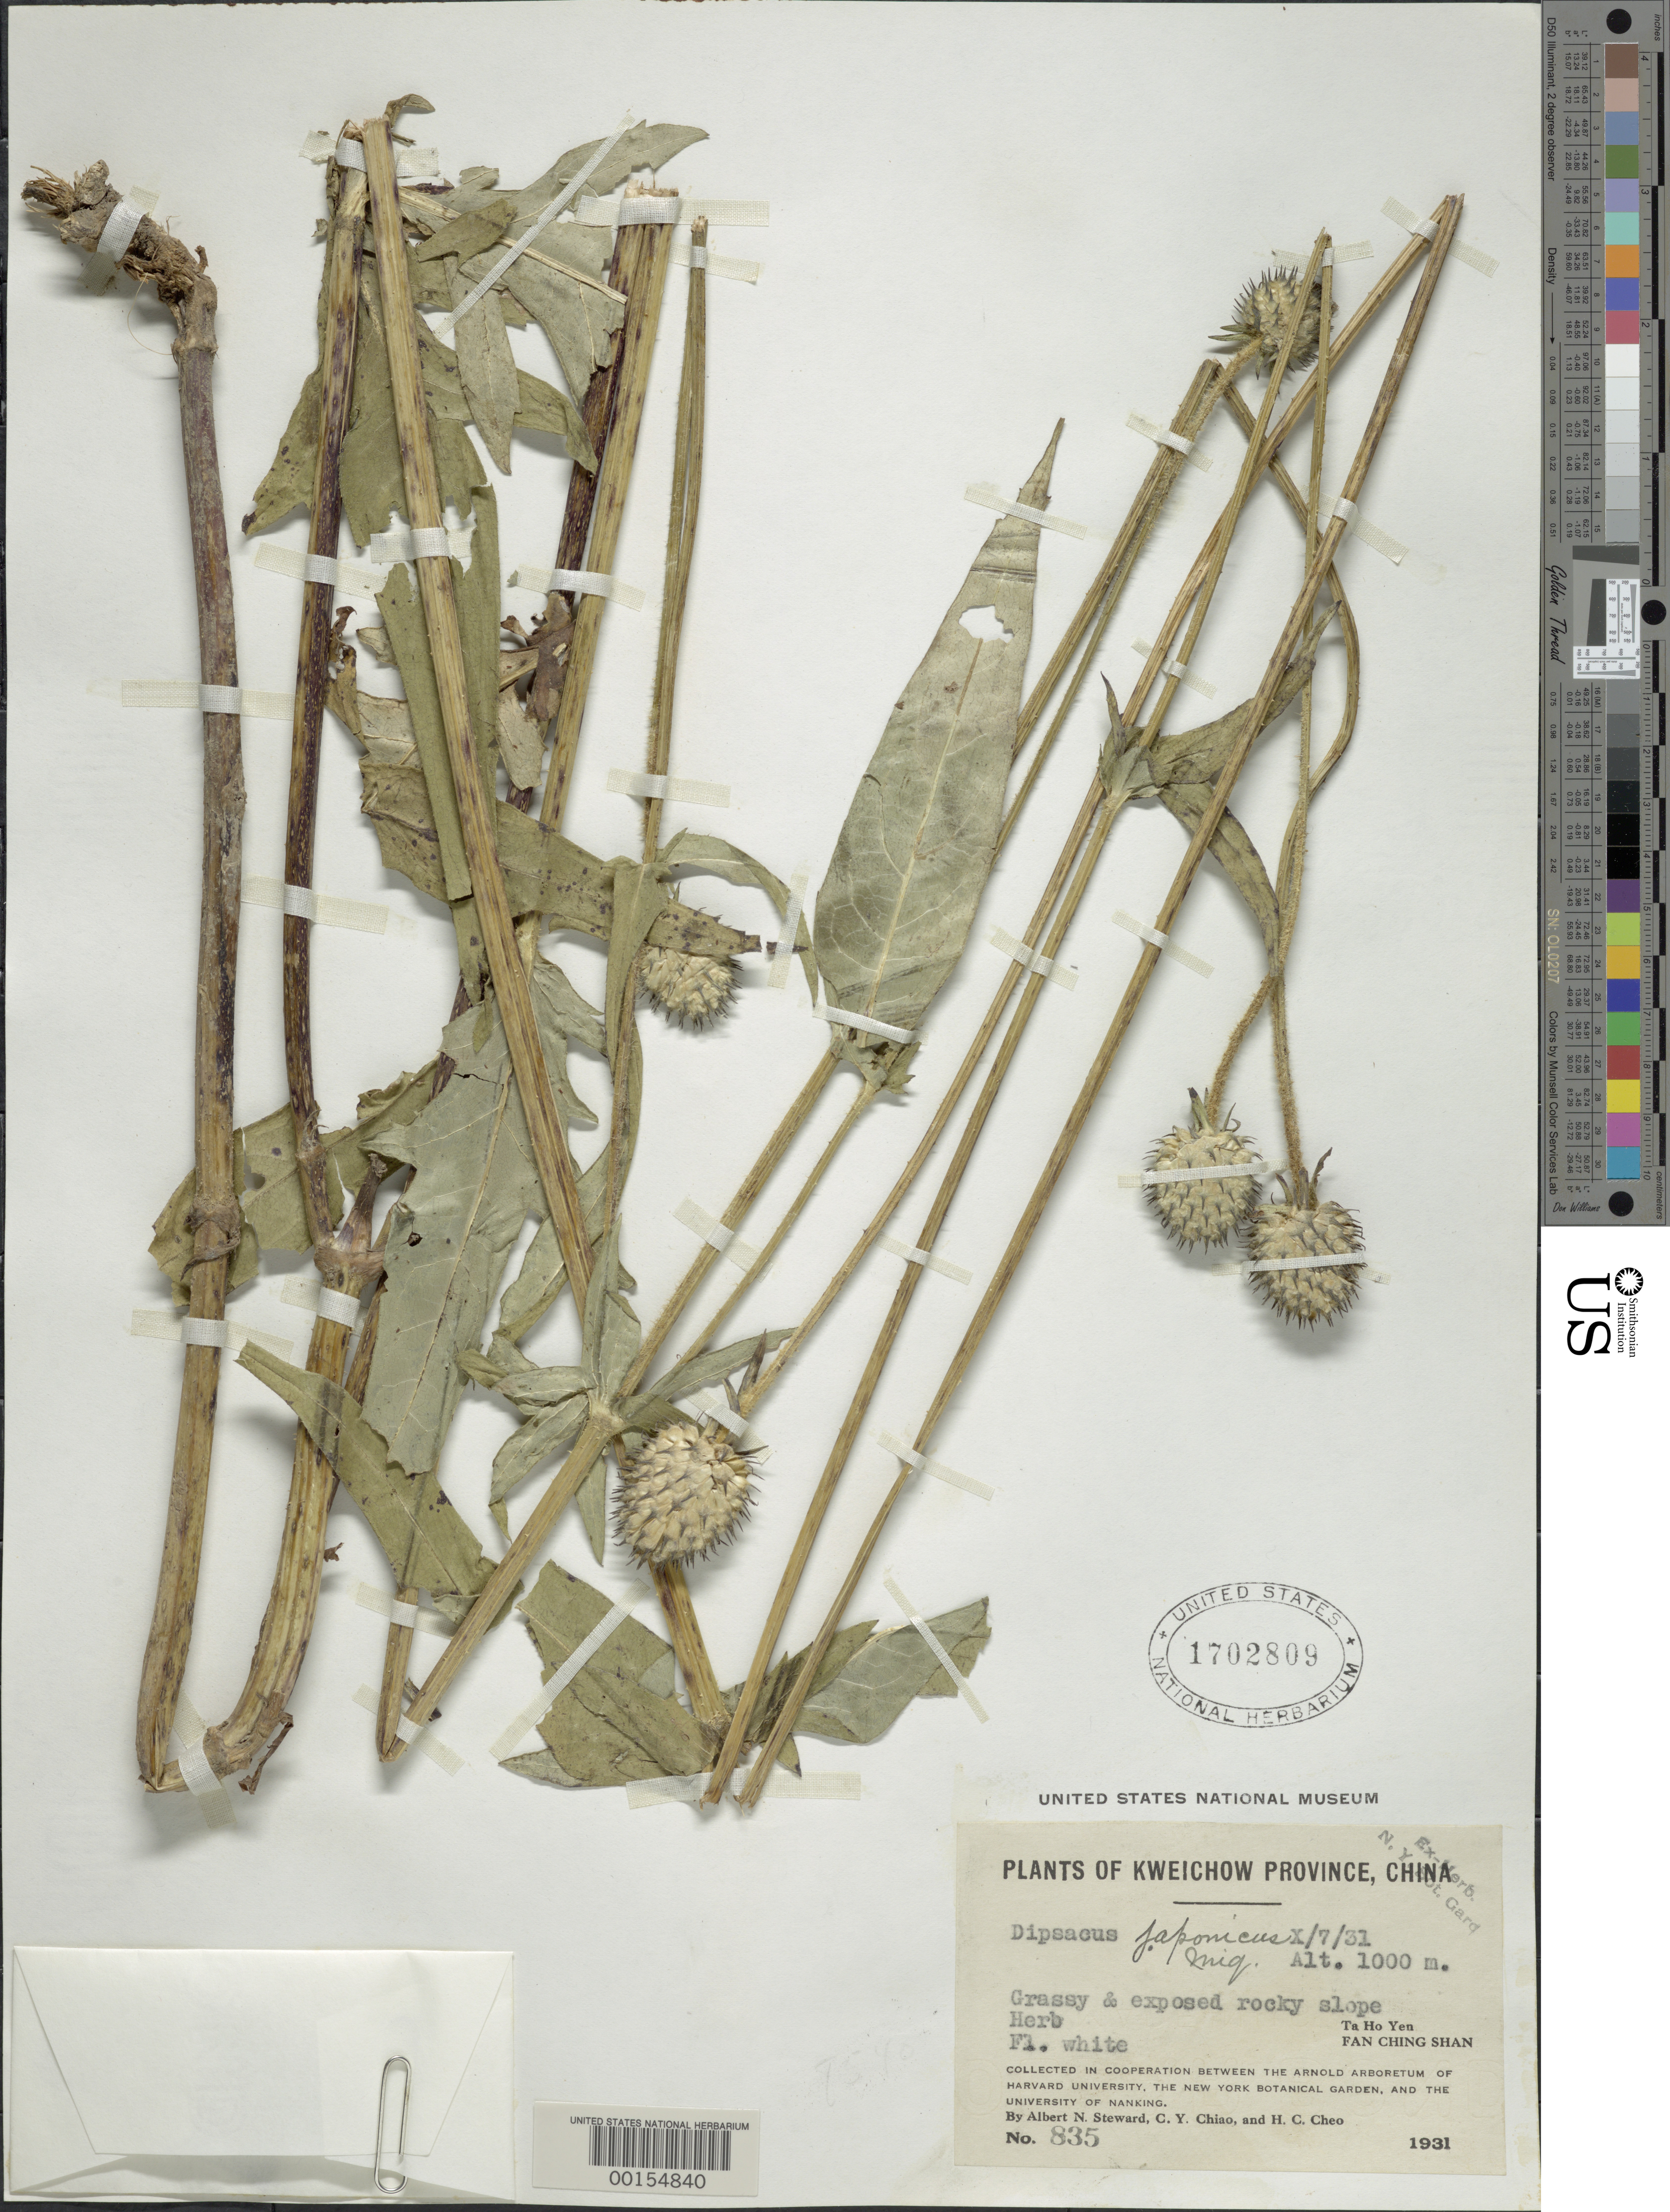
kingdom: Plantae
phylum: Tracheophyta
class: Magnoliopsida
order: Dipsacales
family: Caprifoliaceae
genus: Dipsacus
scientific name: Dipsacus japonicus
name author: Miq.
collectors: A. N. Steward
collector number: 835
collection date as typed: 10 Jul 1931 or Jul 10 1931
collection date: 1931-07-10 or 1931-10-07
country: China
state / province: Guizhou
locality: Ta ho yen, fan ching shan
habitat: Grassy and exposed rocky slope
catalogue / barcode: US 1702809